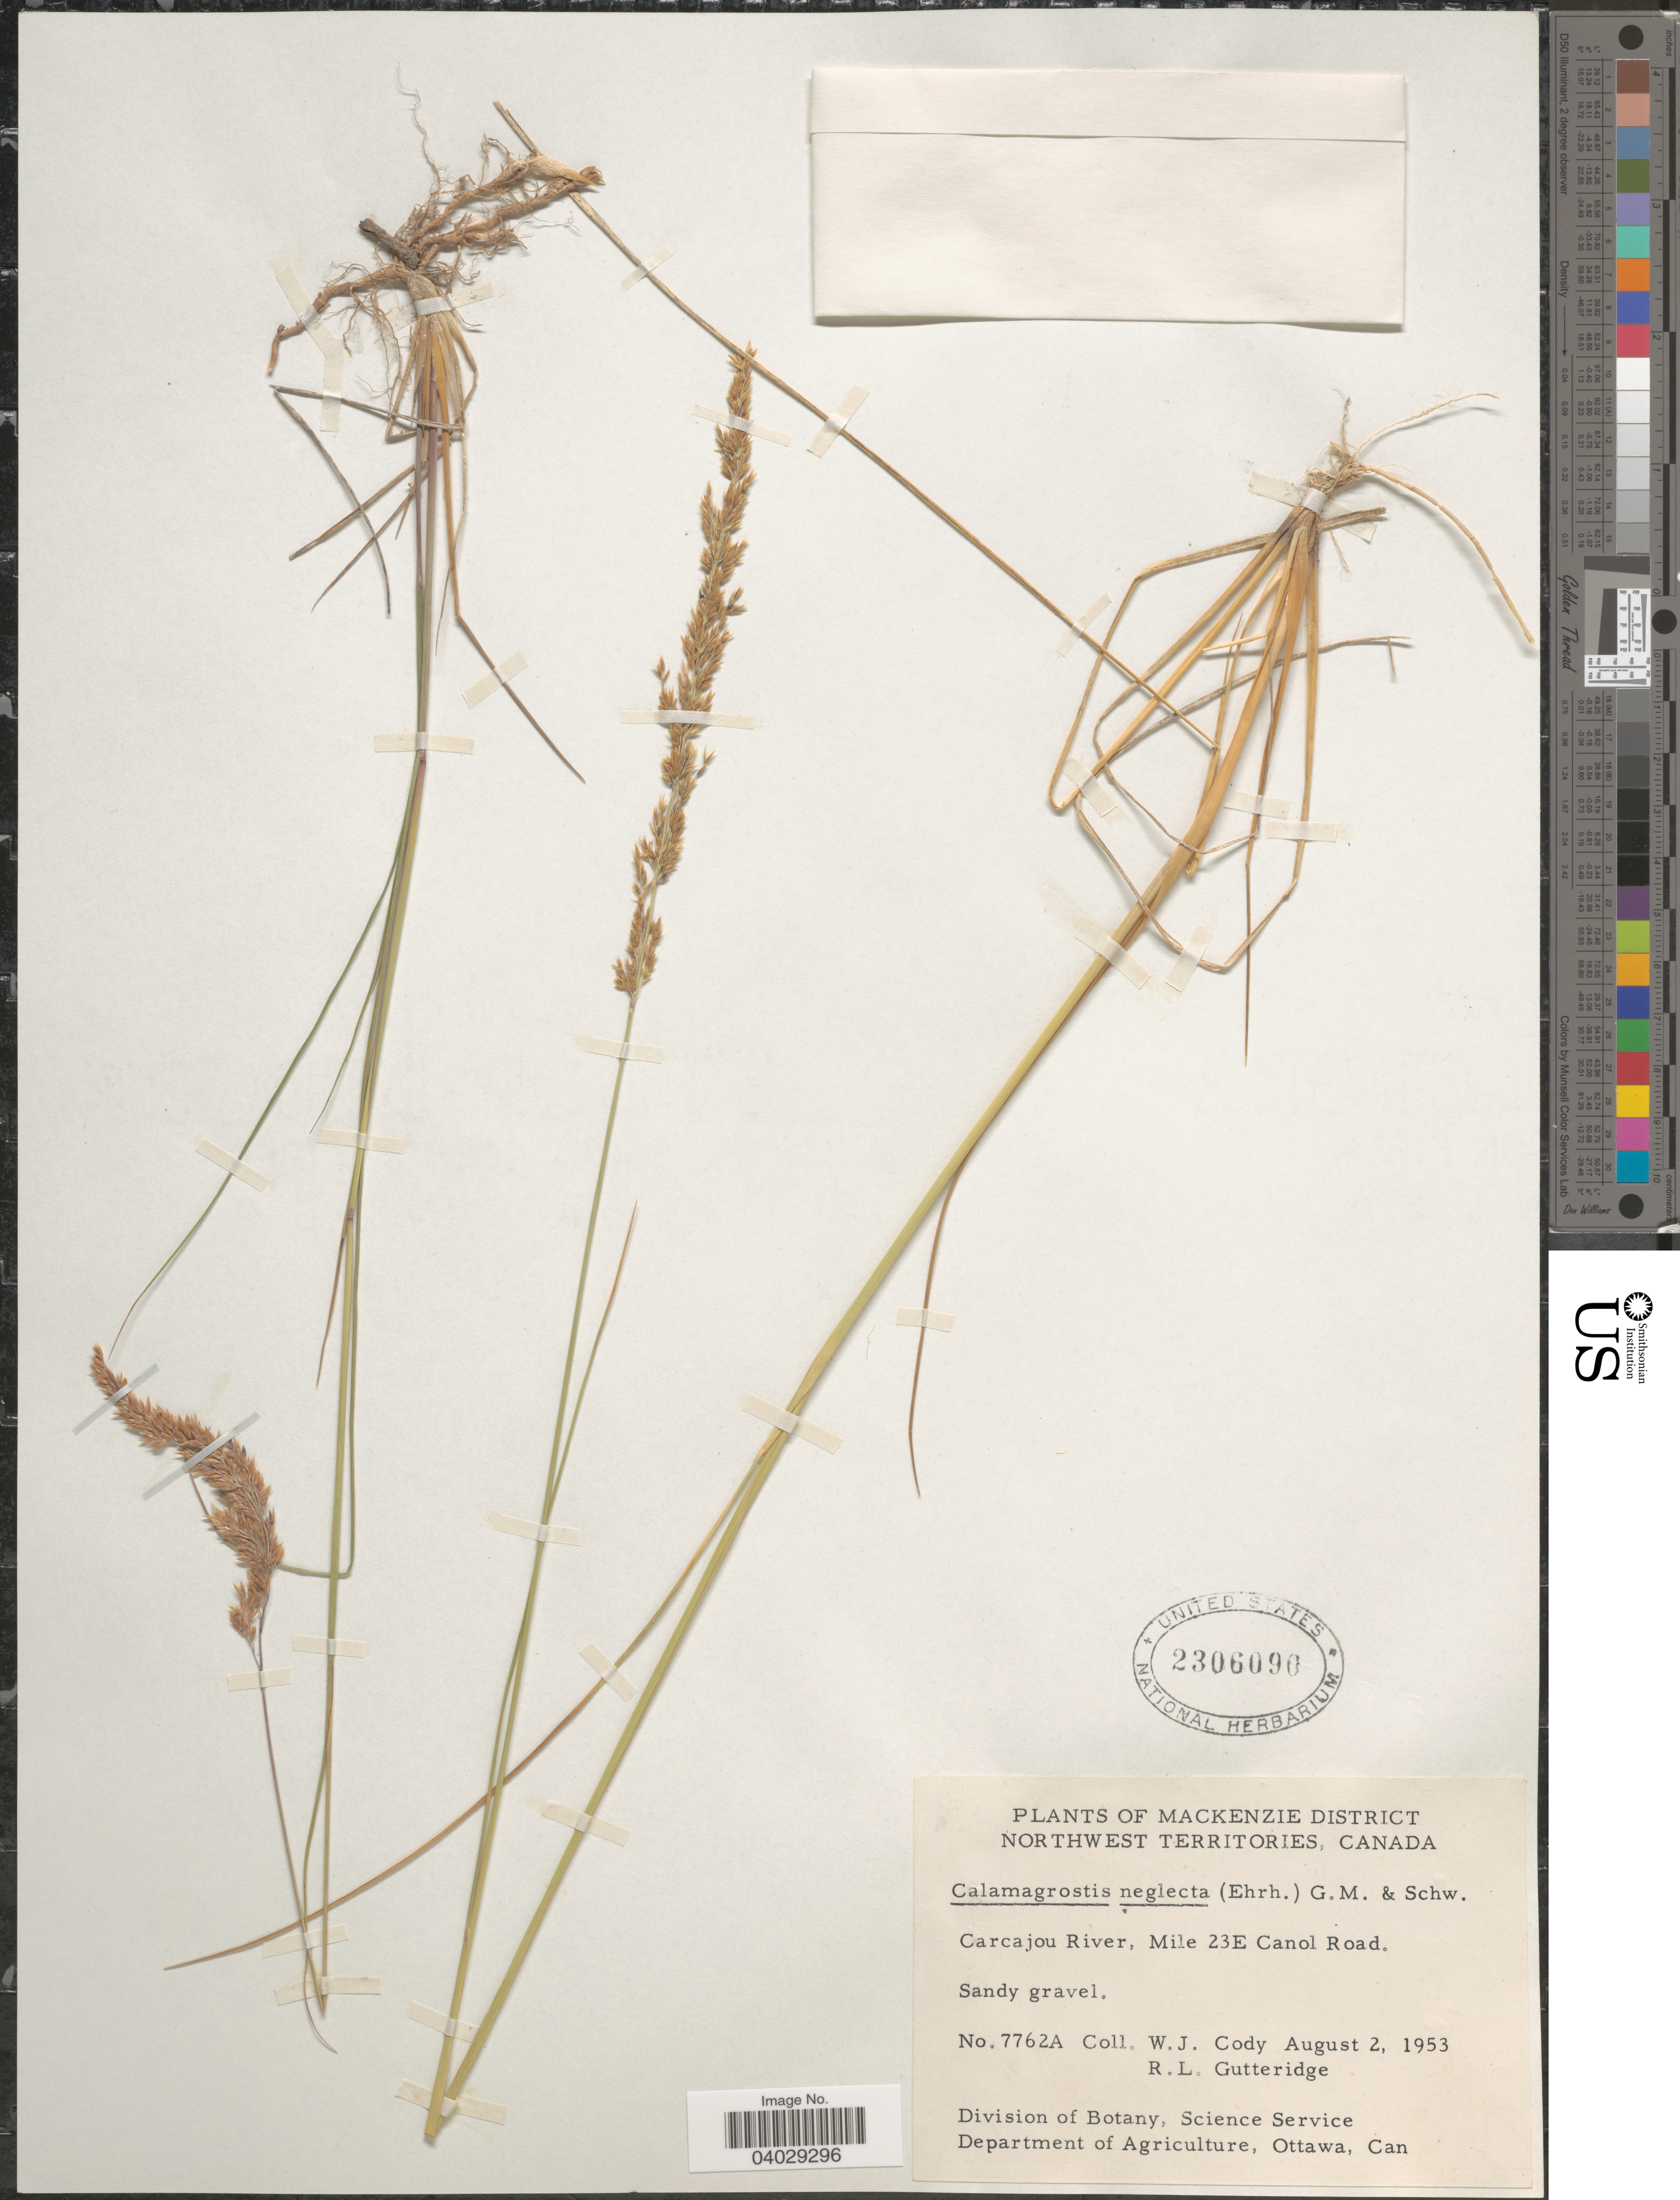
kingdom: Plantae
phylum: Tracheophyta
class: Liliopsida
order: Poales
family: Poaceae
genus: Calamagrostis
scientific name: Calamagrostis neglecta (Ehrh.) Gaertner et al.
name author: (Ehrhart) G. Gaertn. et al.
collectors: W. Cody & R. Gutteridge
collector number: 7762A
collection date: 1953-08-02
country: Canada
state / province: Northwest Territories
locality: Mackenzie District. Carcajou River, Mile 23E Canol Road.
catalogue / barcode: US 2306090